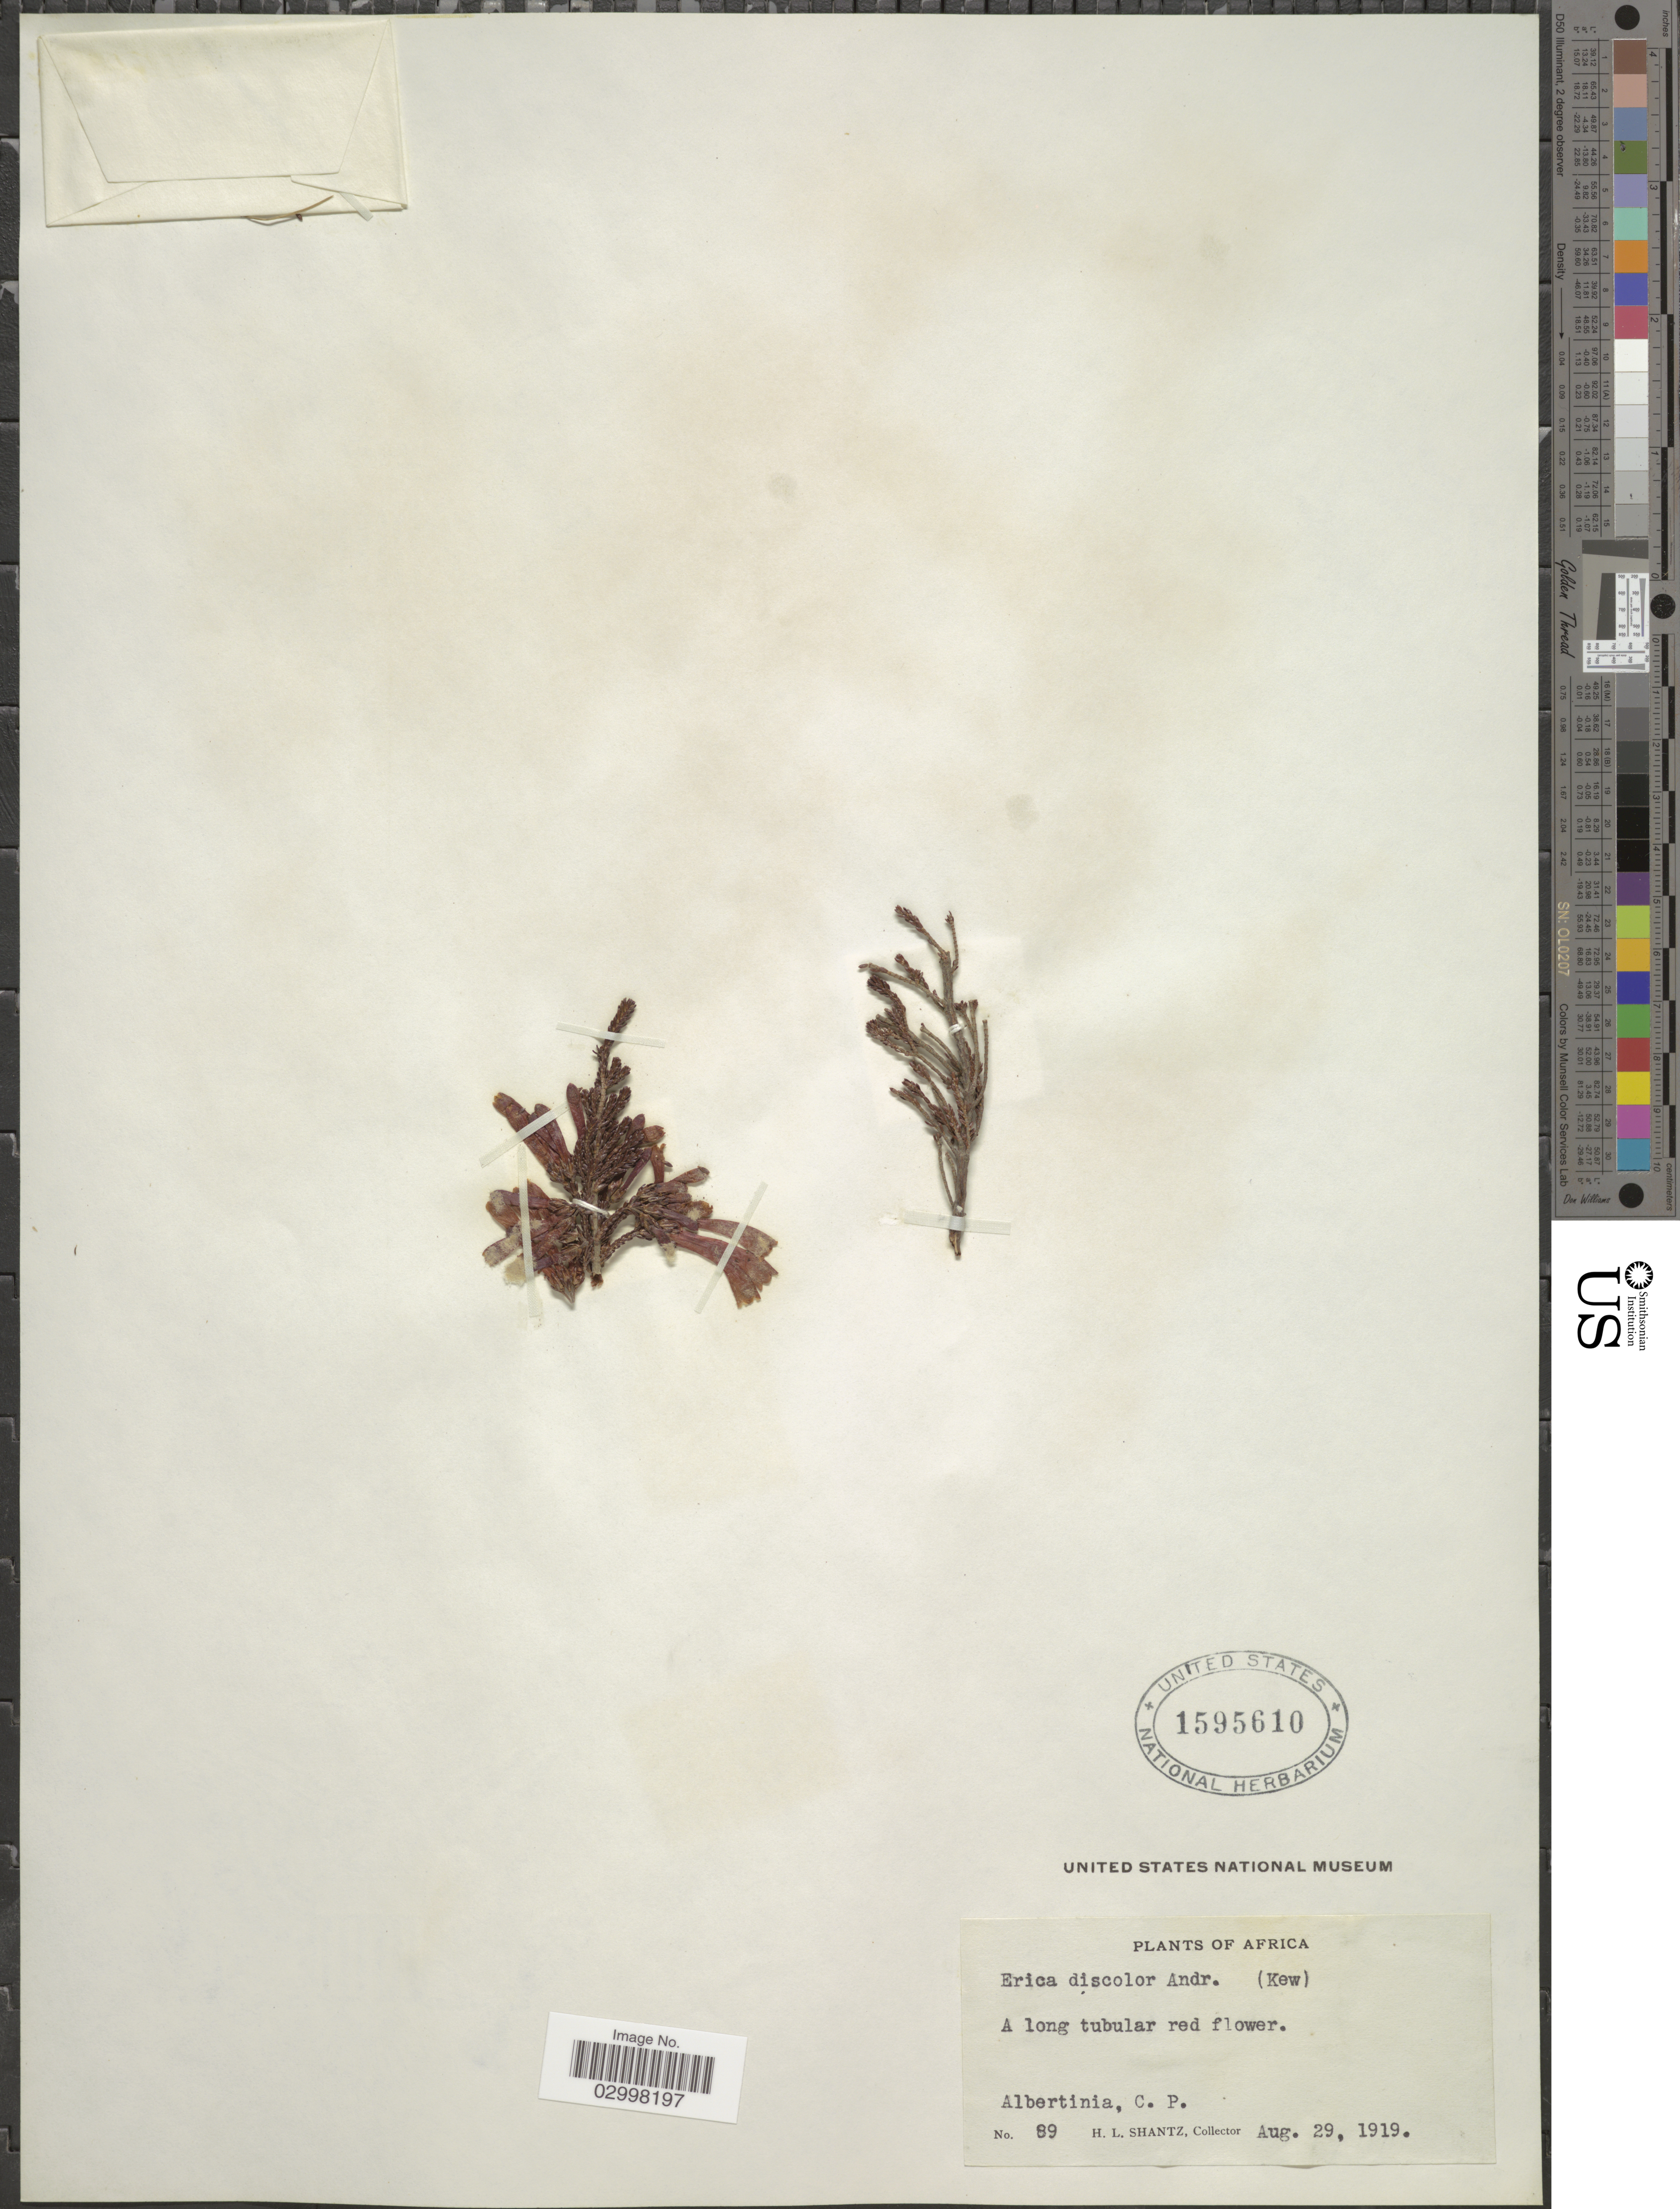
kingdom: Plantae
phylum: Tracheophyta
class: Magnoliopsida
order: Ericales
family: Ericaceae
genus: Erica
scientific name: Erica discolor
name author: Andrews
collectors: H. Shantz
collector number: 89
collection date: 1919-08-29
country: South Africa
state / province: Western Cape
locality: Albertinia, C.P.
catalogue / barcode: US 1595610